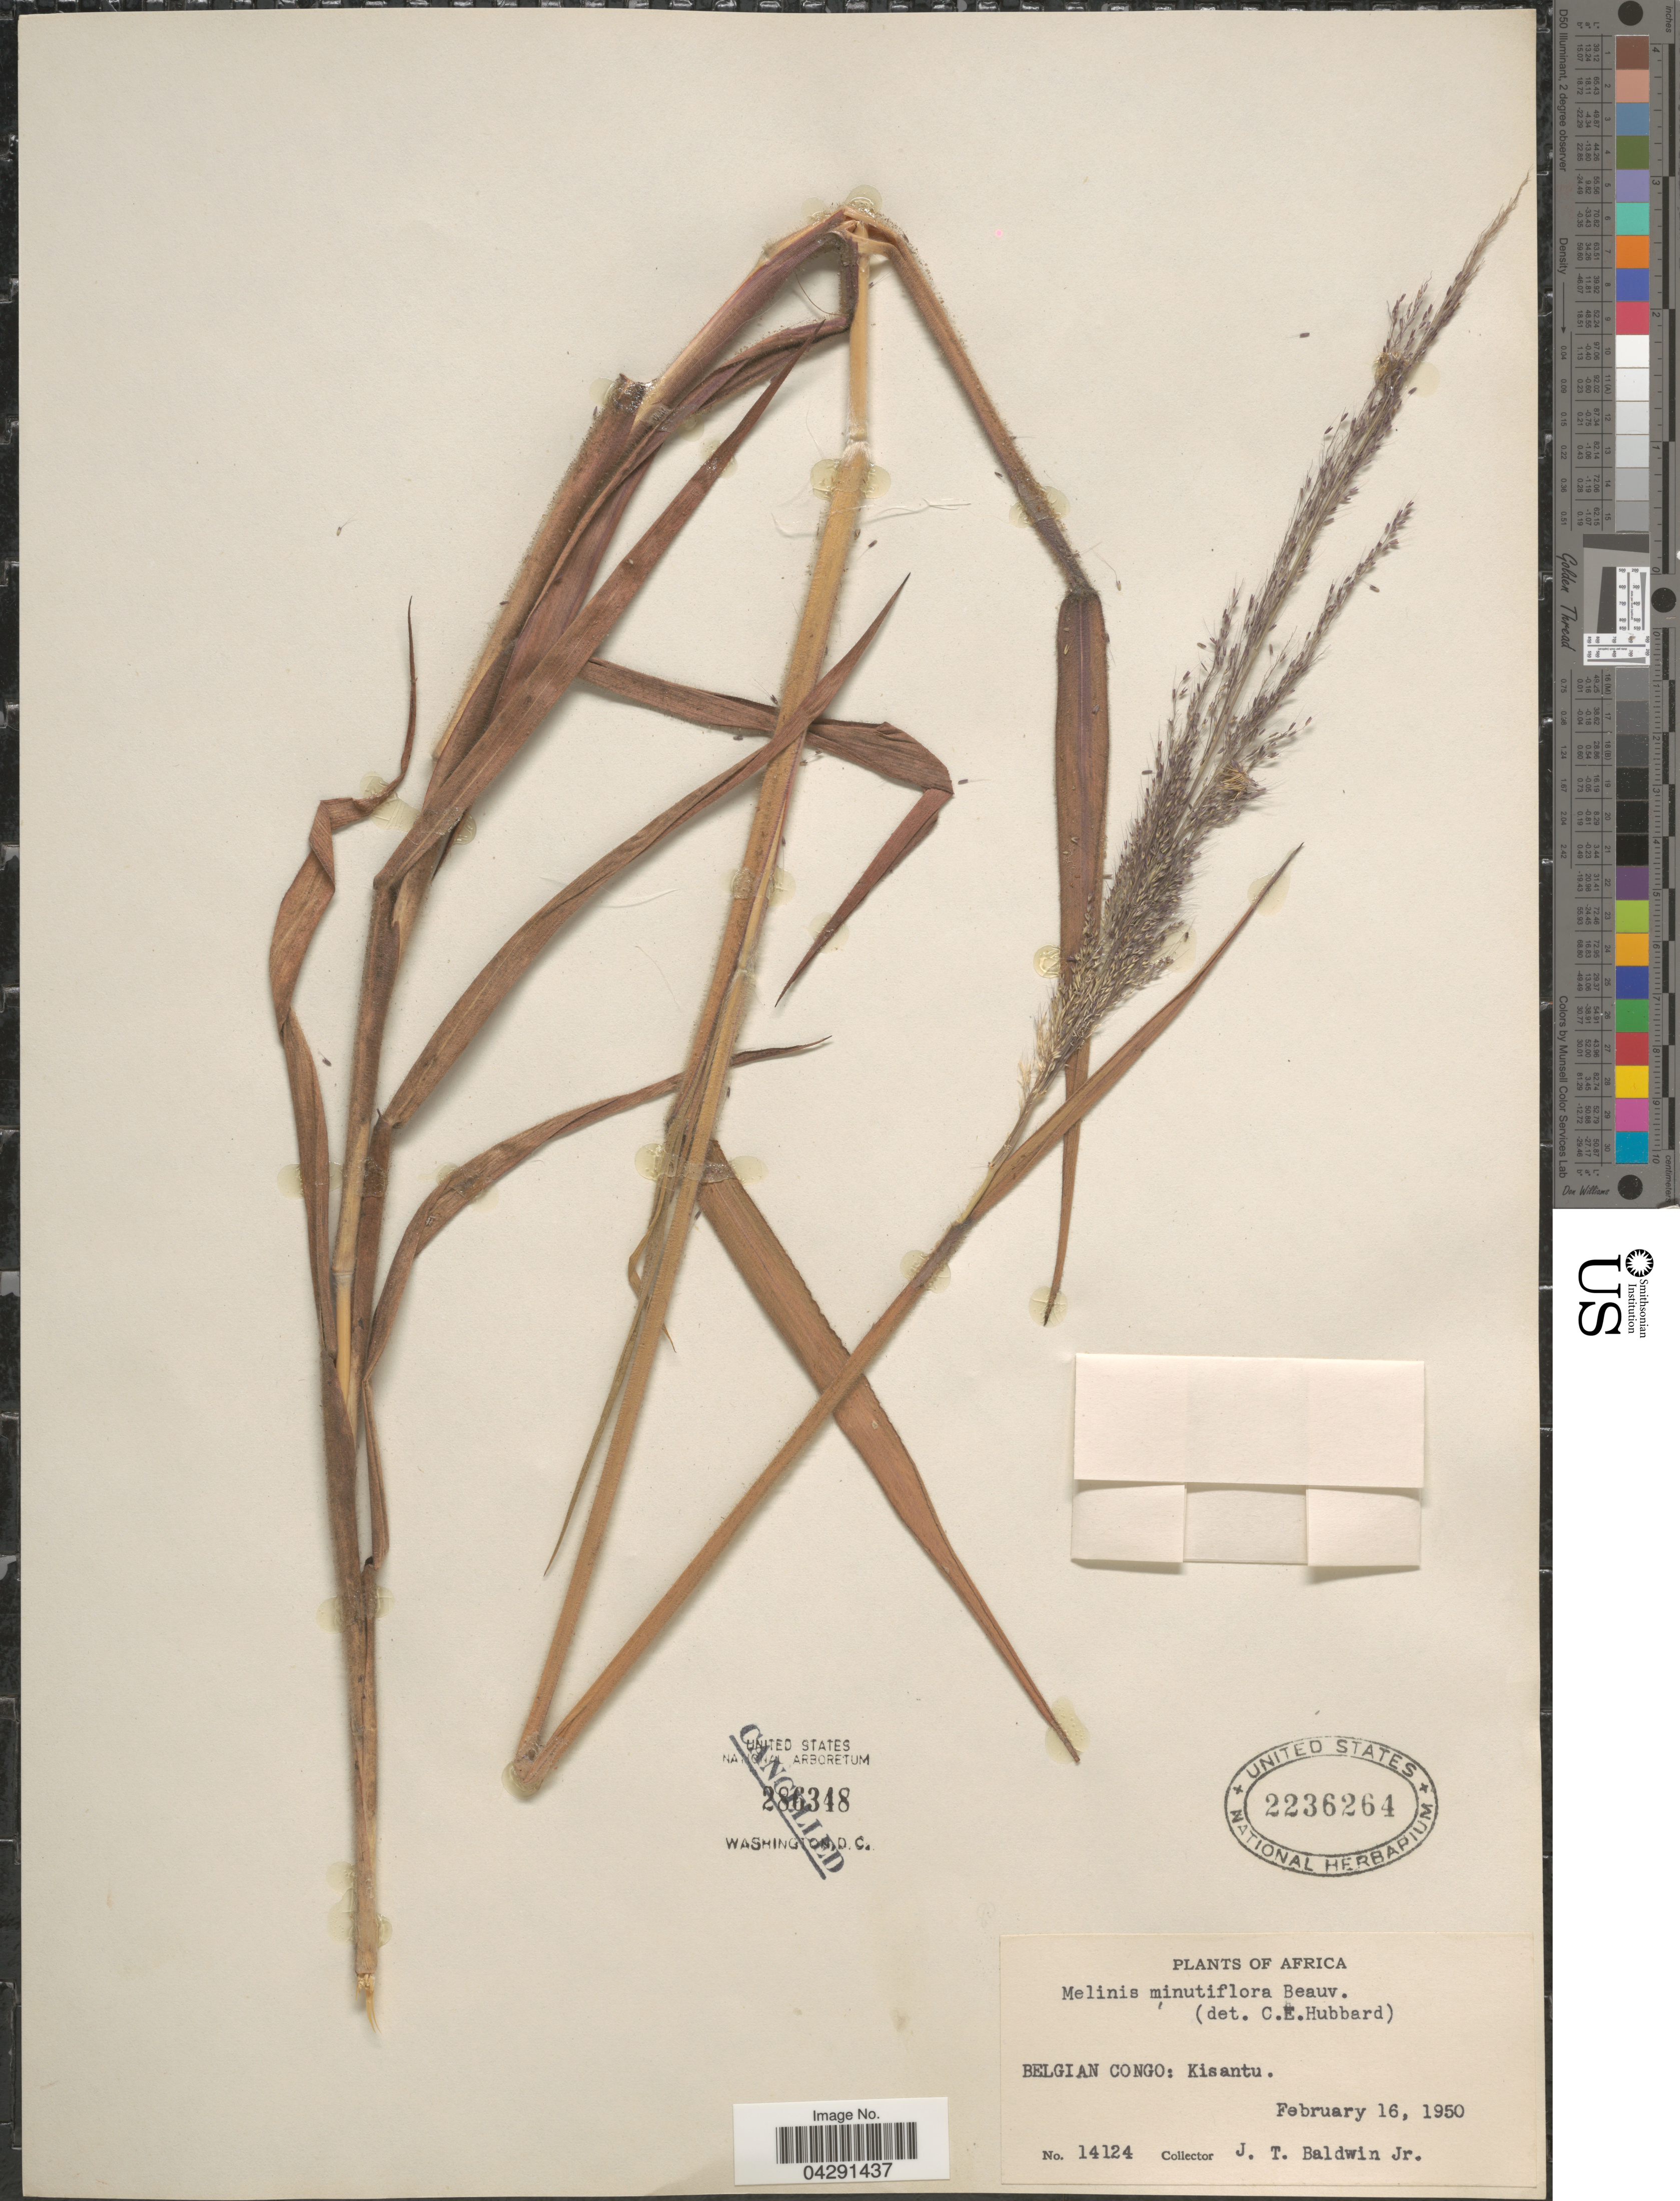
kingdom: Plantae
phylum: Tracheophyta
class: Liliopsida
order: Poales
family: Poaceae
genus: Melinis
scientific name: Melinis minutiflora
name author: P. Beauv.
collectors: J. T. Baldwin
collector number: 14124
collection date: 1950-02-16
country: Congo, Democratic Republic of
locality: Belgian Congo: Kisantu.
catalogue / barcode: US 2236264